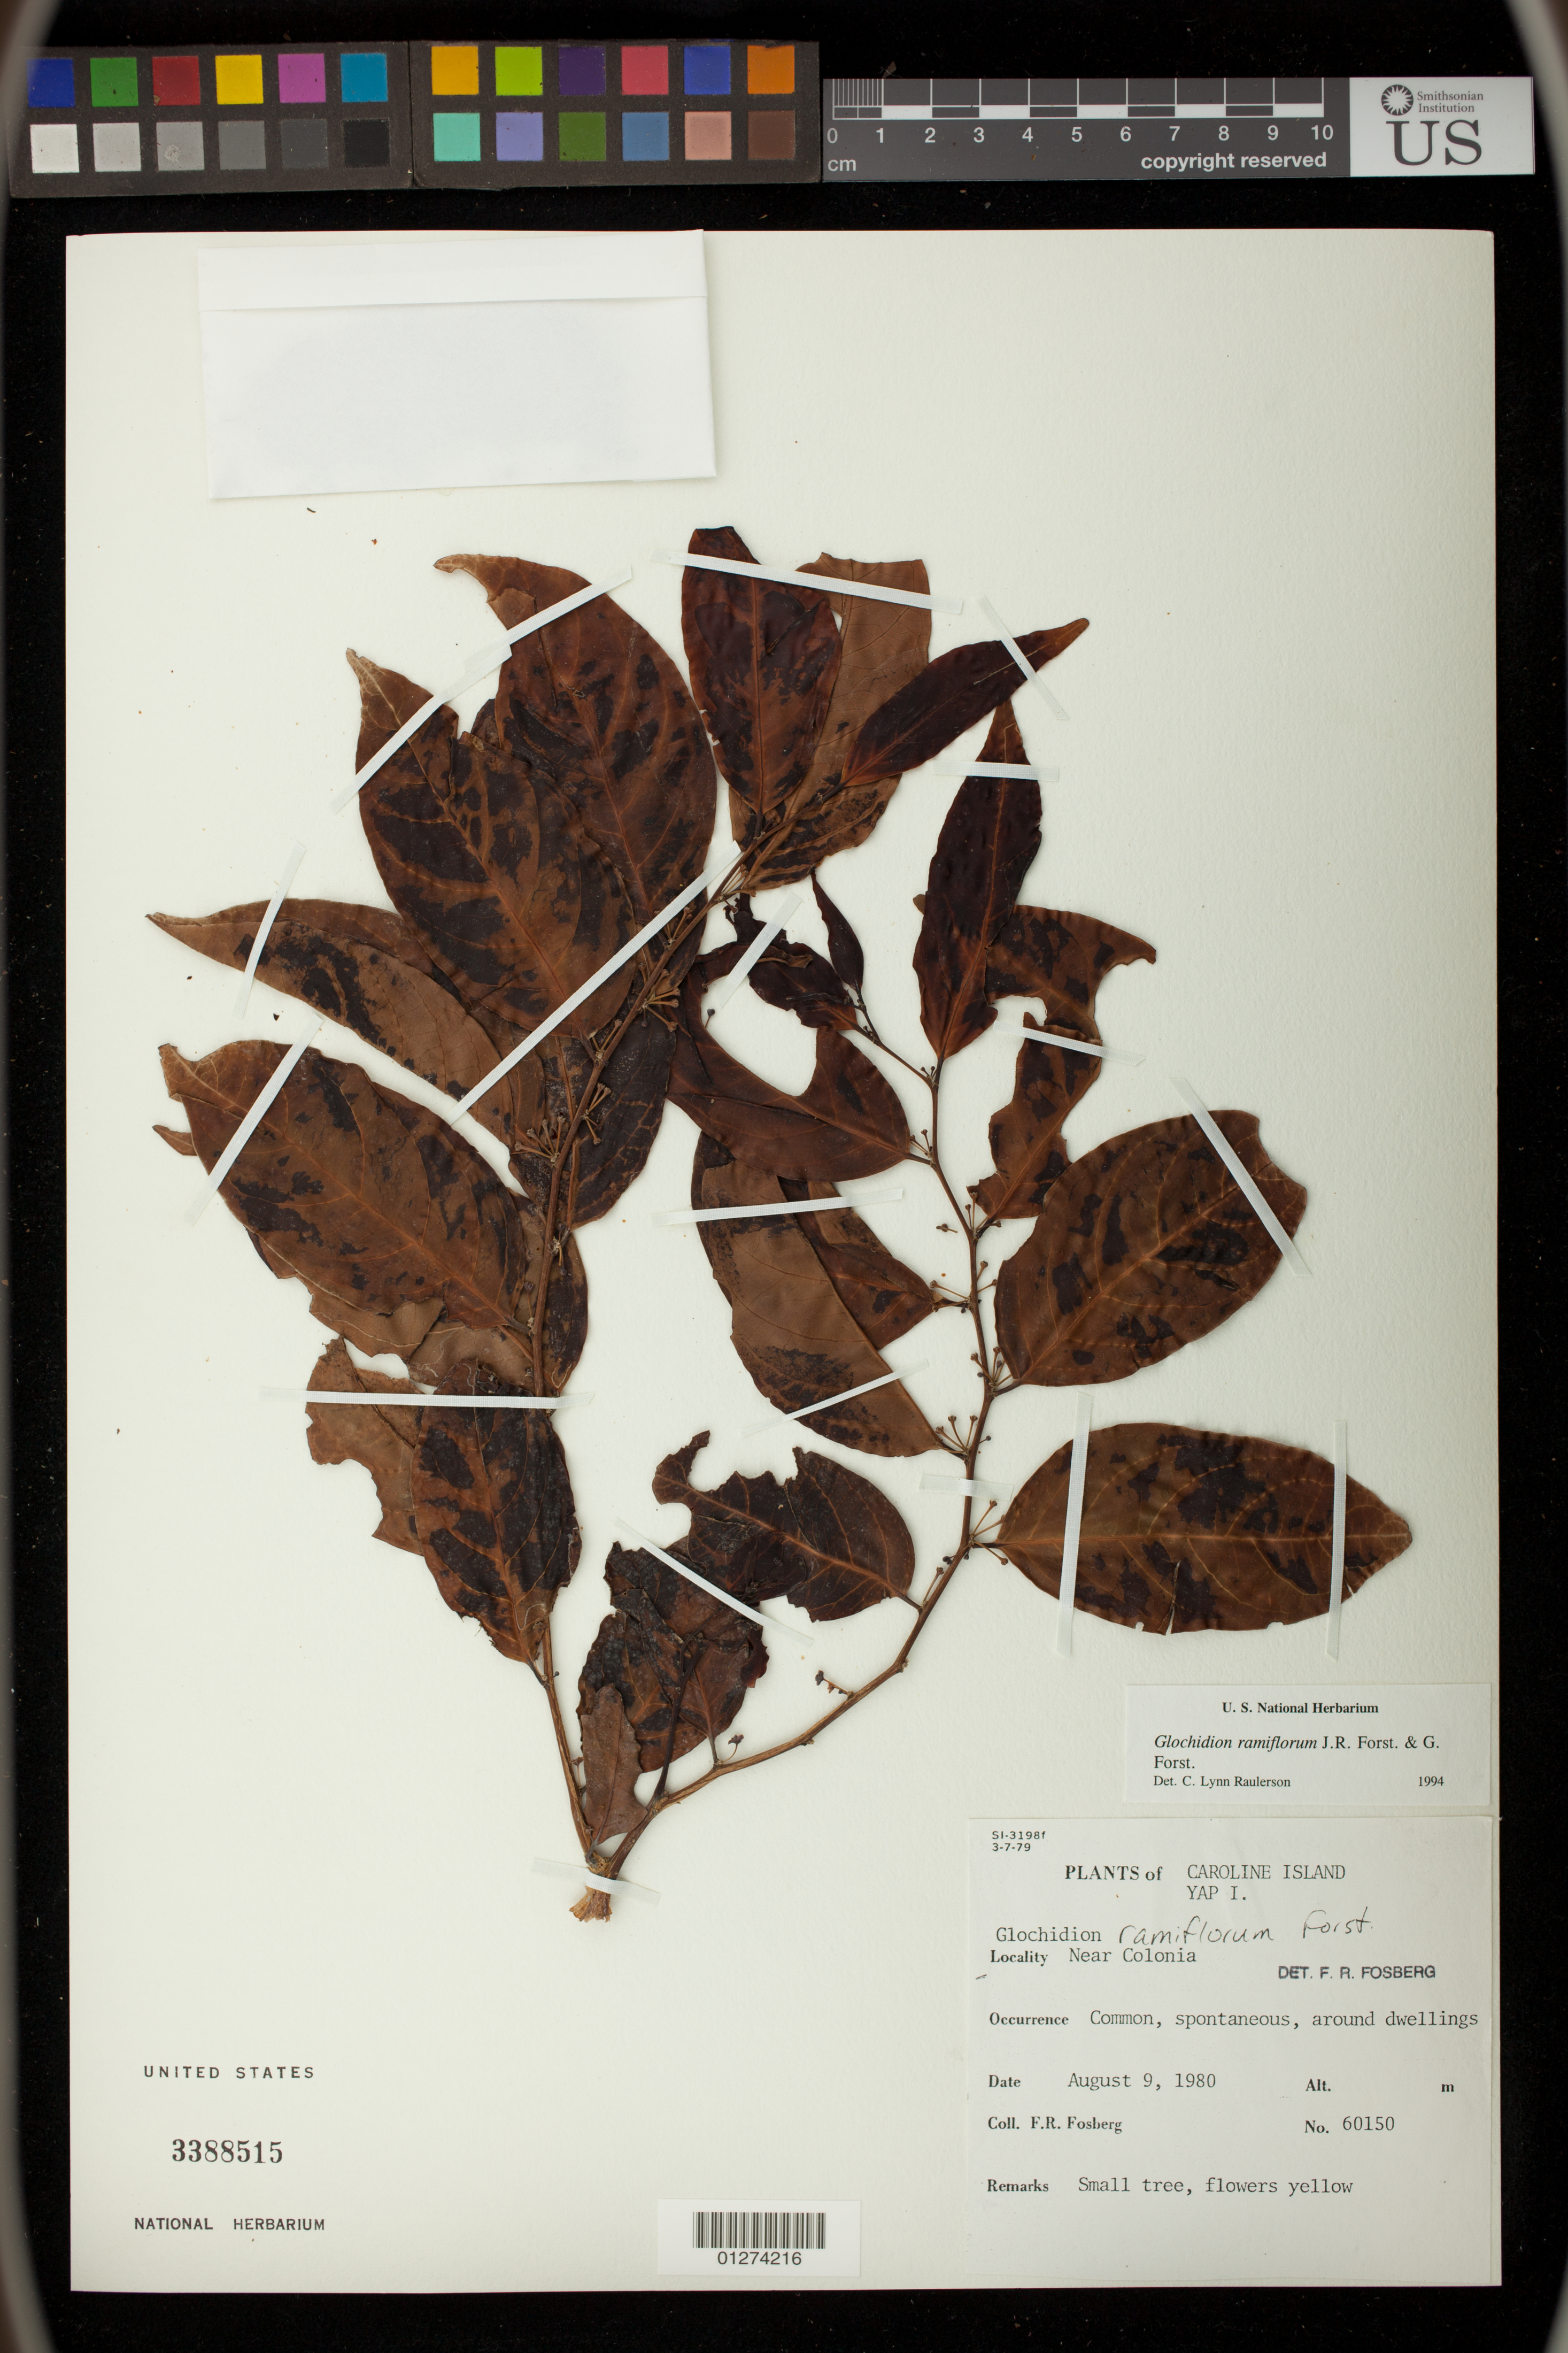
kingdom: Plantae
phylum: Tracheophyta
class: Magnoliopsida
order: Malpighiales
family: Phyllanthaceae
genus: Glochidion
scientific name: Glochidion ramiflorum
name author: J.R. Forst. & G. Forst.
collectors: F. R. Fosberg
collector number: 60150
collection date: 1980-08-09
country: Micronesia, Federated States of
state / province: Yap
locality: Caroline Island. Near Colonia.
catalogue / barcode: US 3388515